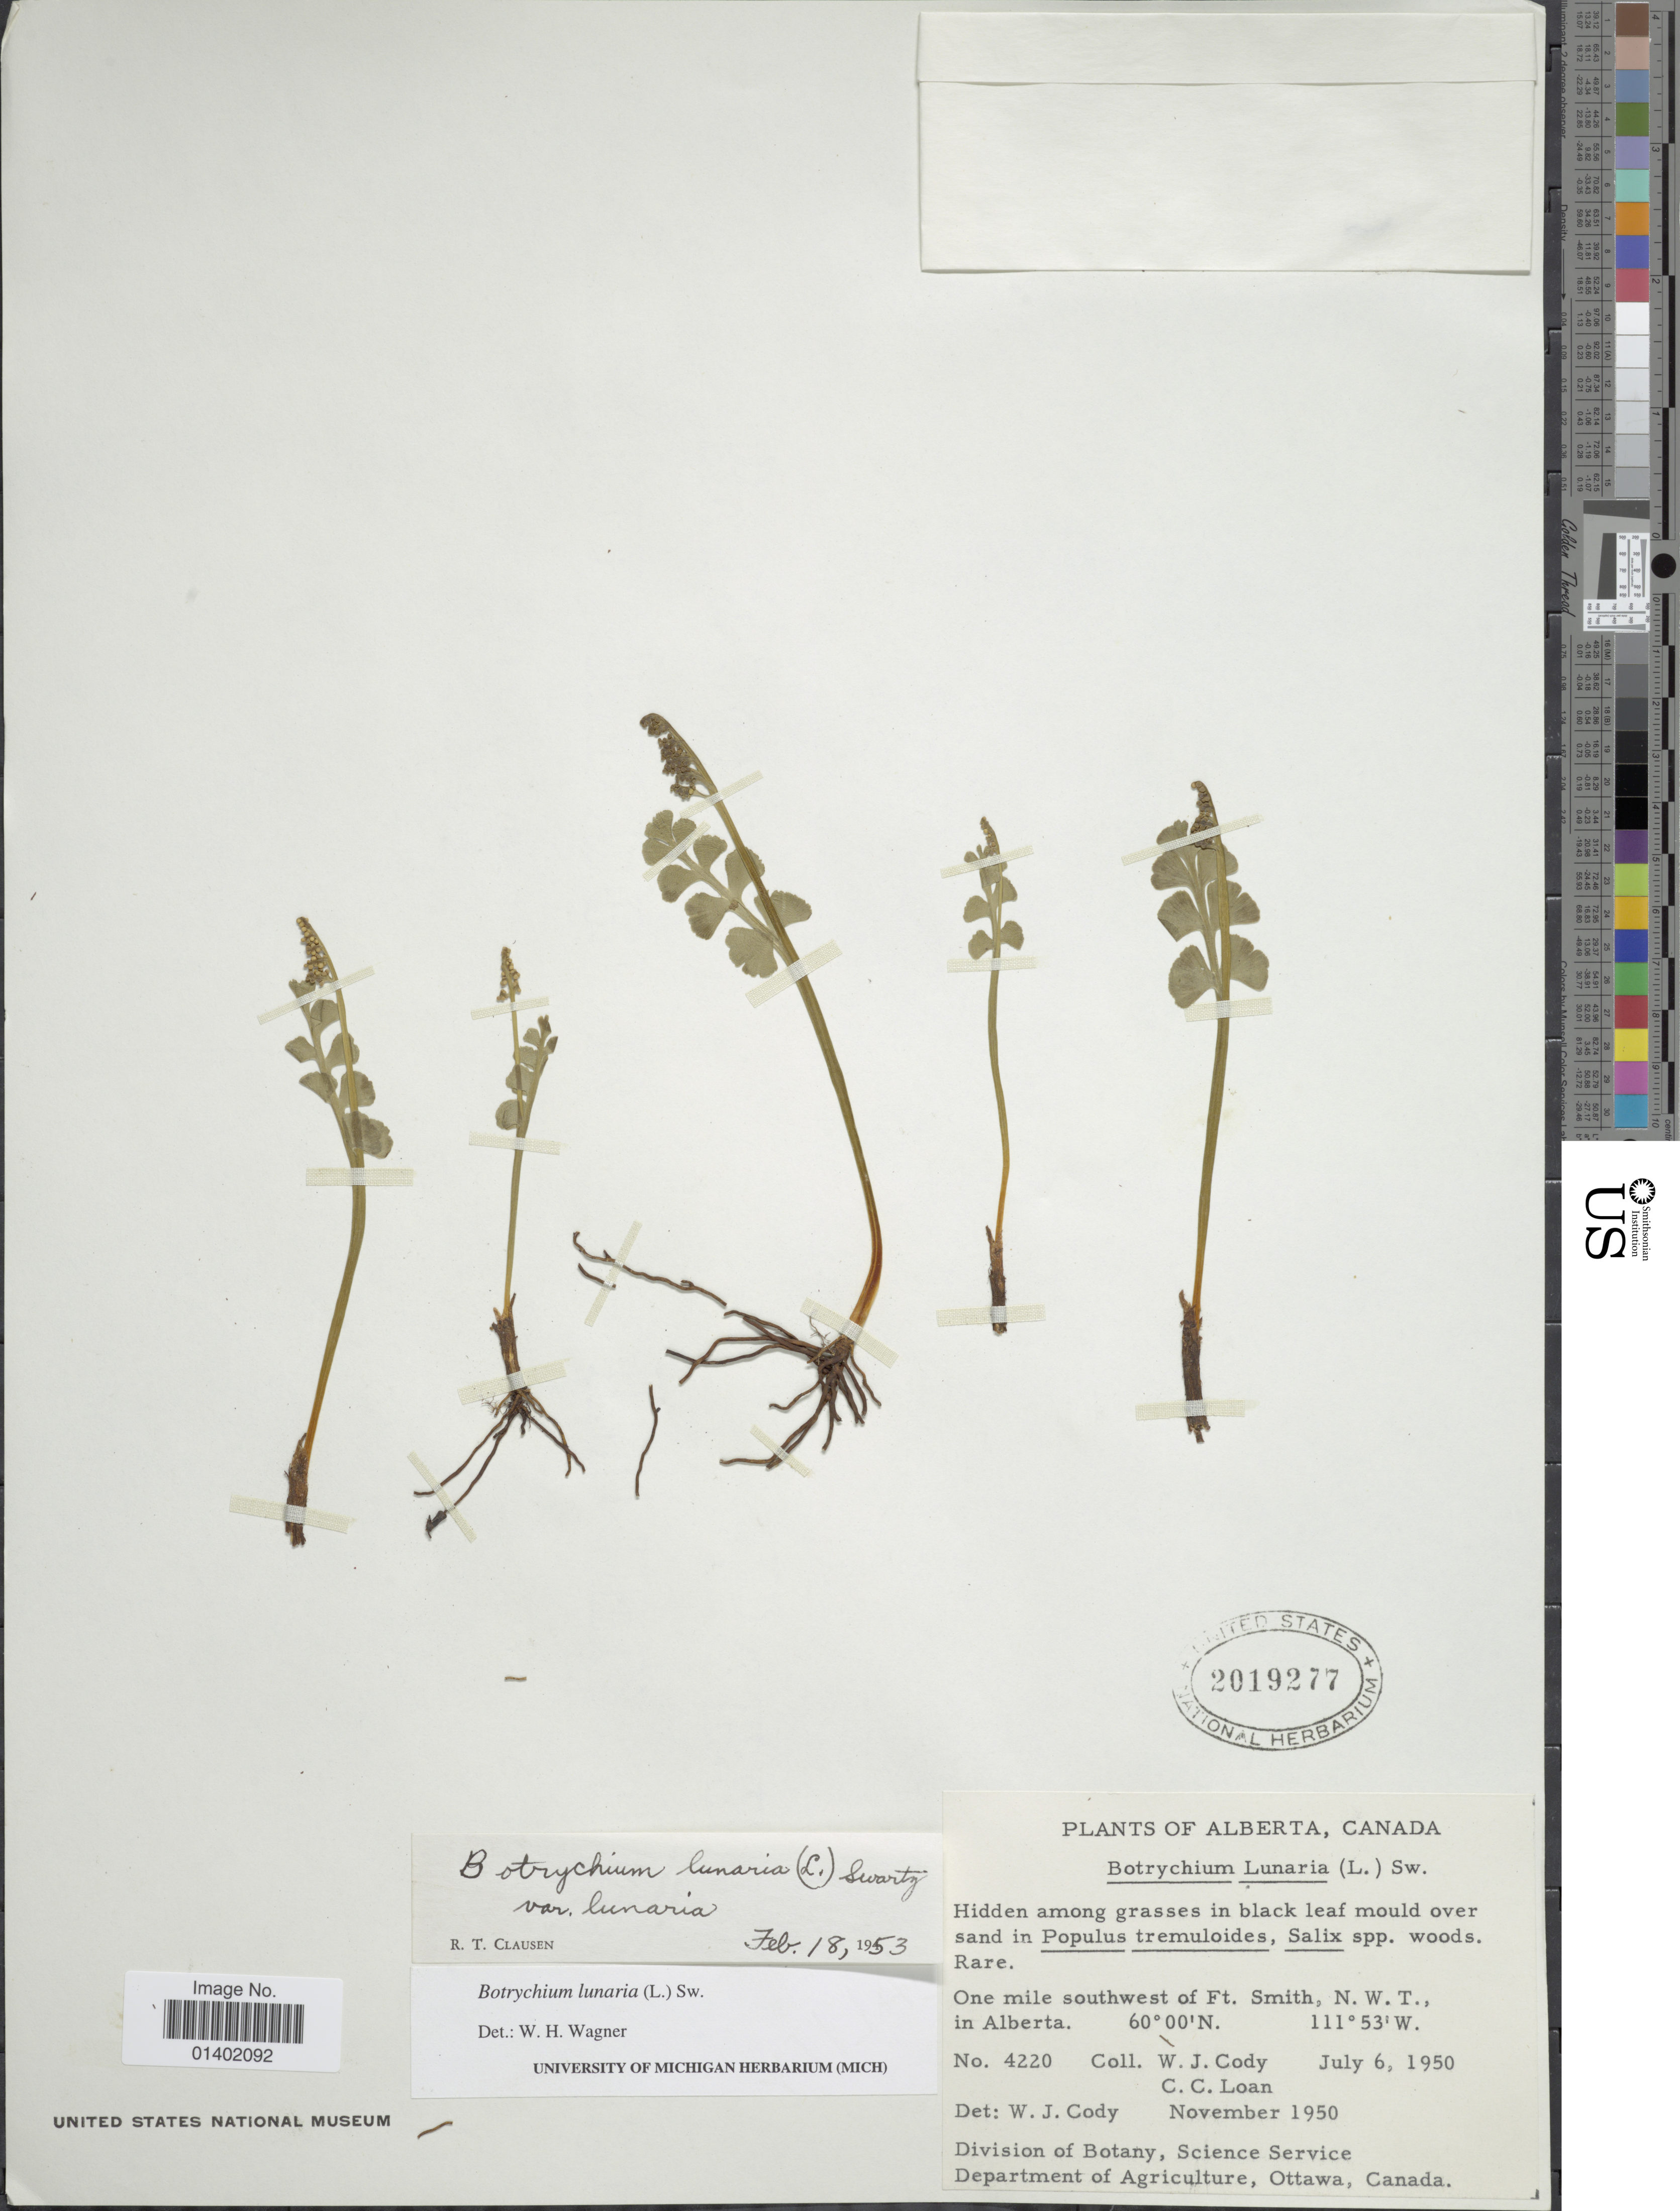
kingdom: Plantae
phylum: Tracheophyta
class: Polypodiopsida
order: Ophioglossales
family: Ophioglossaceae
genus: Botrychium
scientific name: Botrychium lunaria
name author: (L.) Sw.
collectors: W. Cody & C. Loan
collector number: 4220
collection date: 1950-07-06/1953-02-18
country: Canada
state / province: Alberta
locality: Alberta, Canada, one mile southwest of Ft. Smith, N. W. T., in Alberta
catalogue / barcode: US 2019277